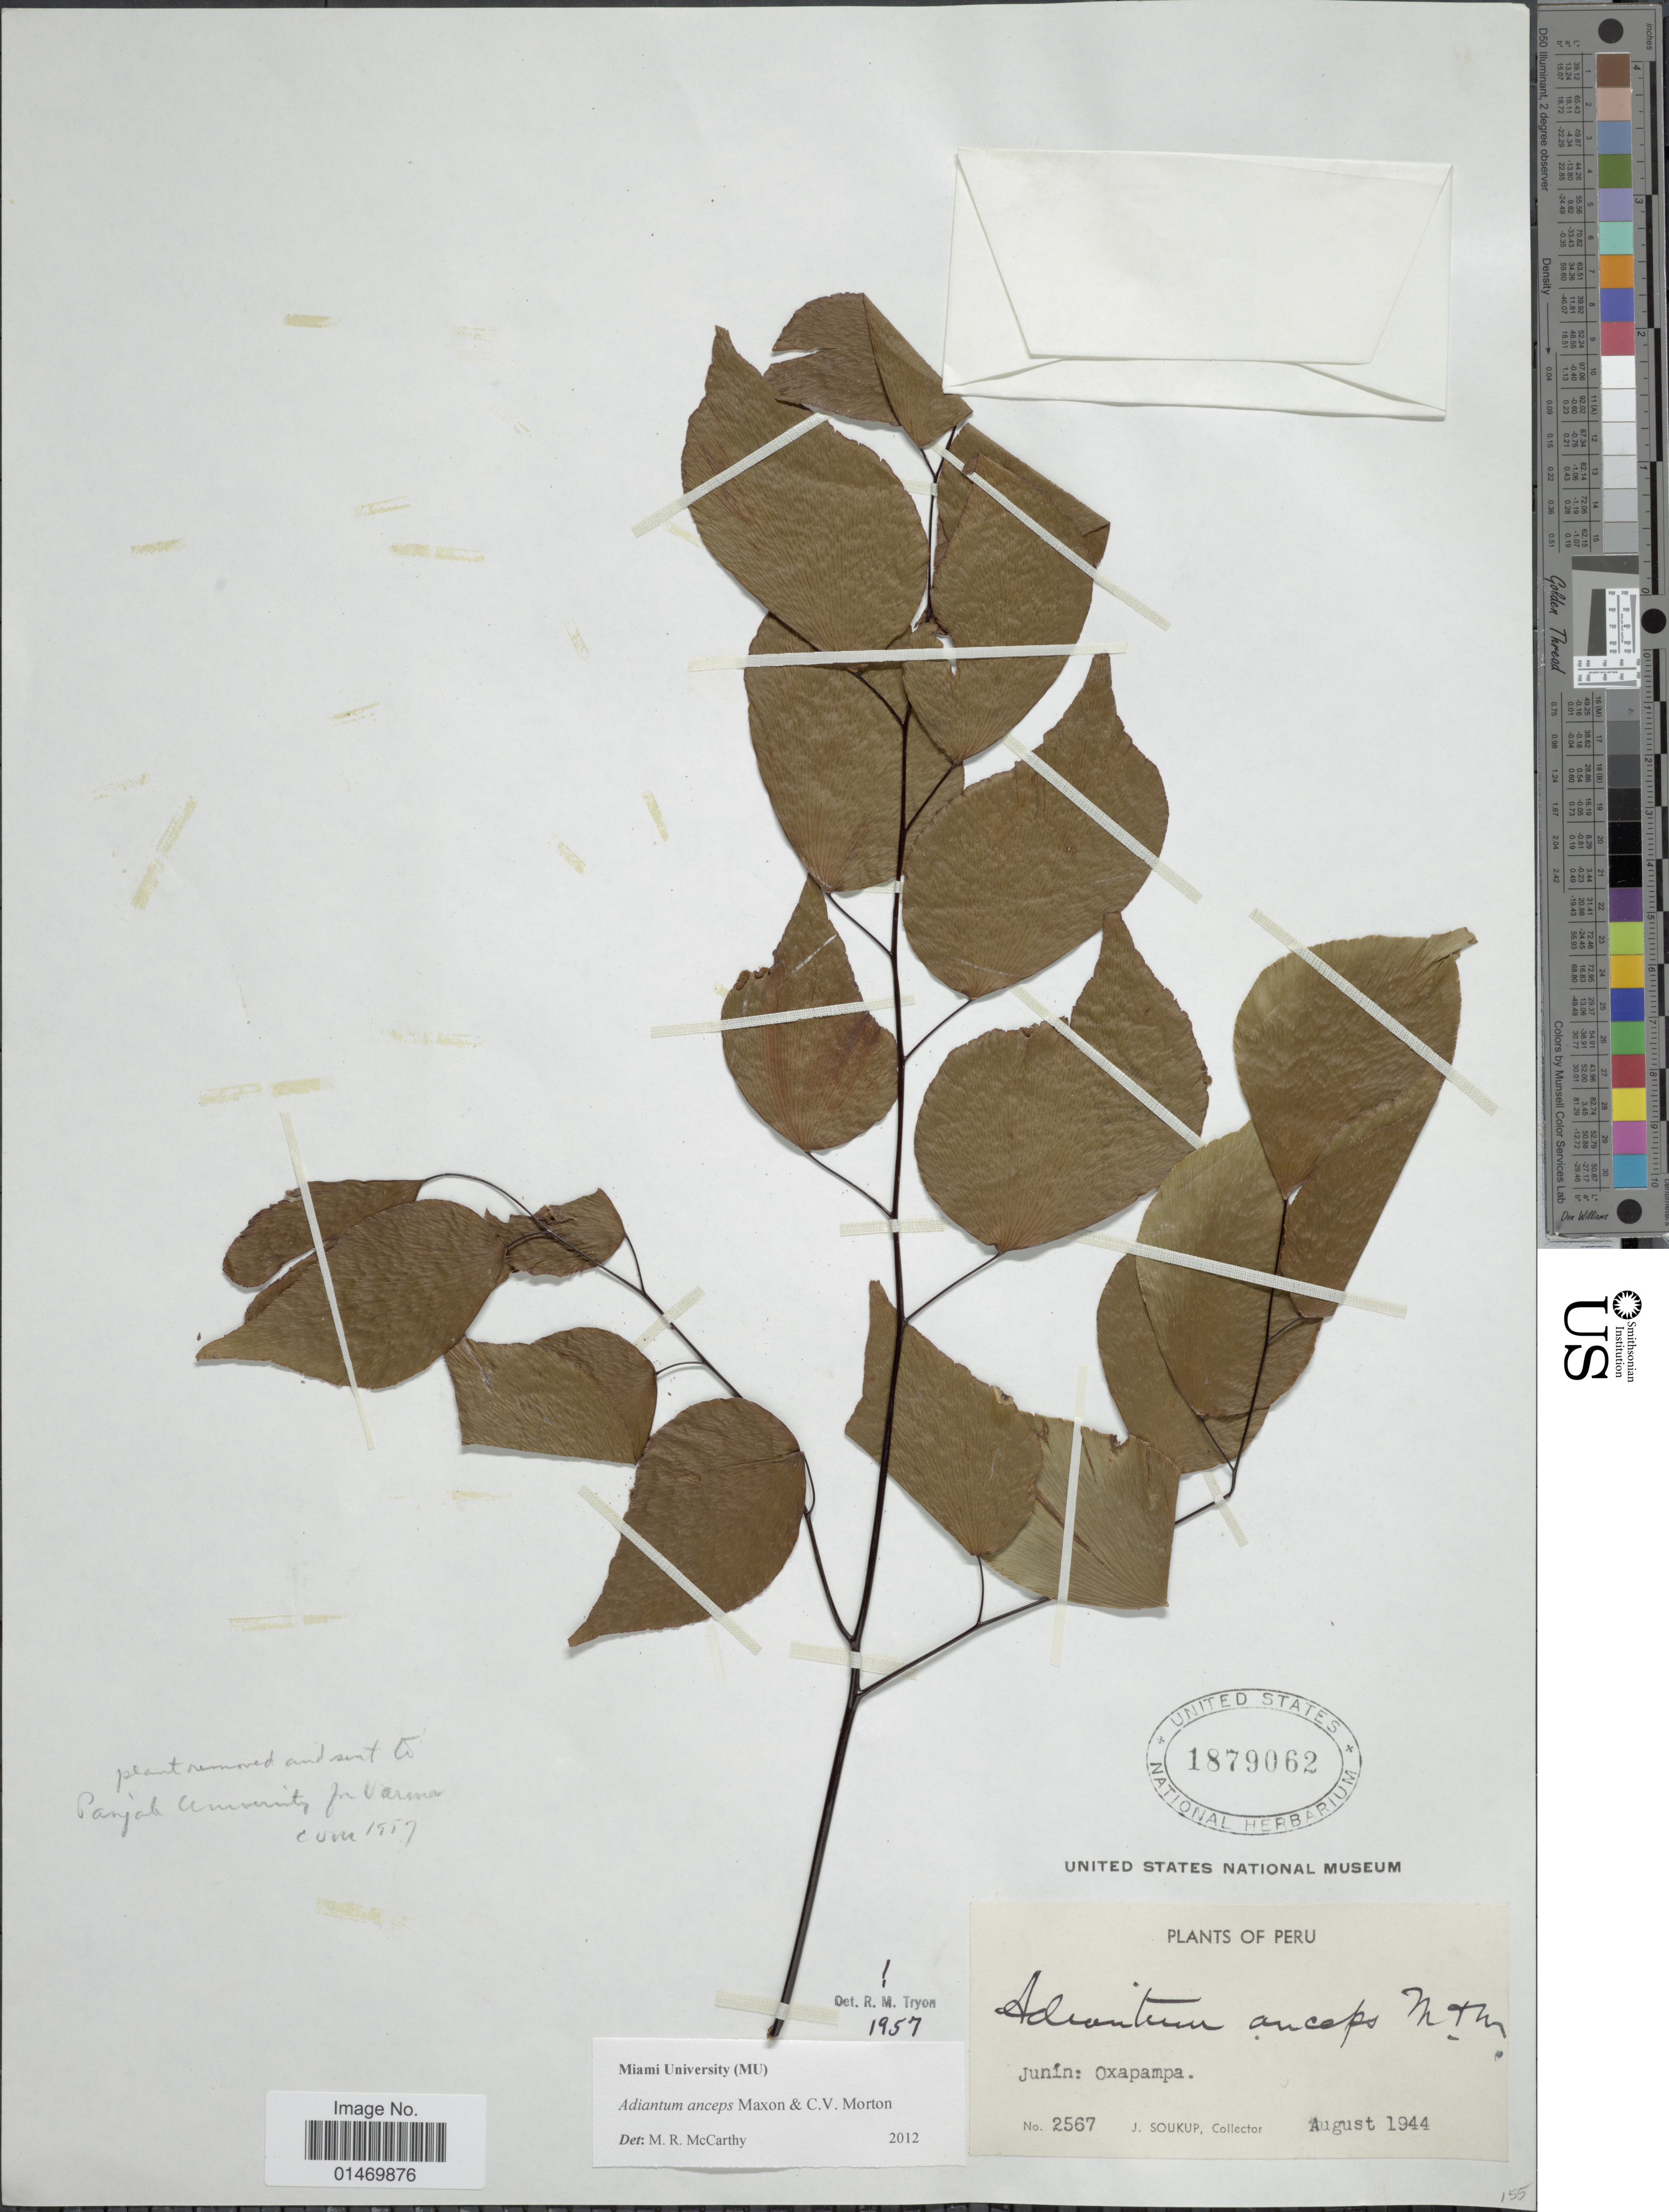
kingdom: Plantae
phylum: Tracheophyta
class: Polypodiopsida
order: Polypodiales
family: Pteridaceae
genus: Adiantum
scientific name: Adiantum anceps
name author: Maxon & C.V. Morton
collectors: J. Soukup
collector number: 2567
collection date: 1944-08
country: Peru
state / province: Junín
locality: Peru, Oxapampa.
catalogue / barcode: US 1879062